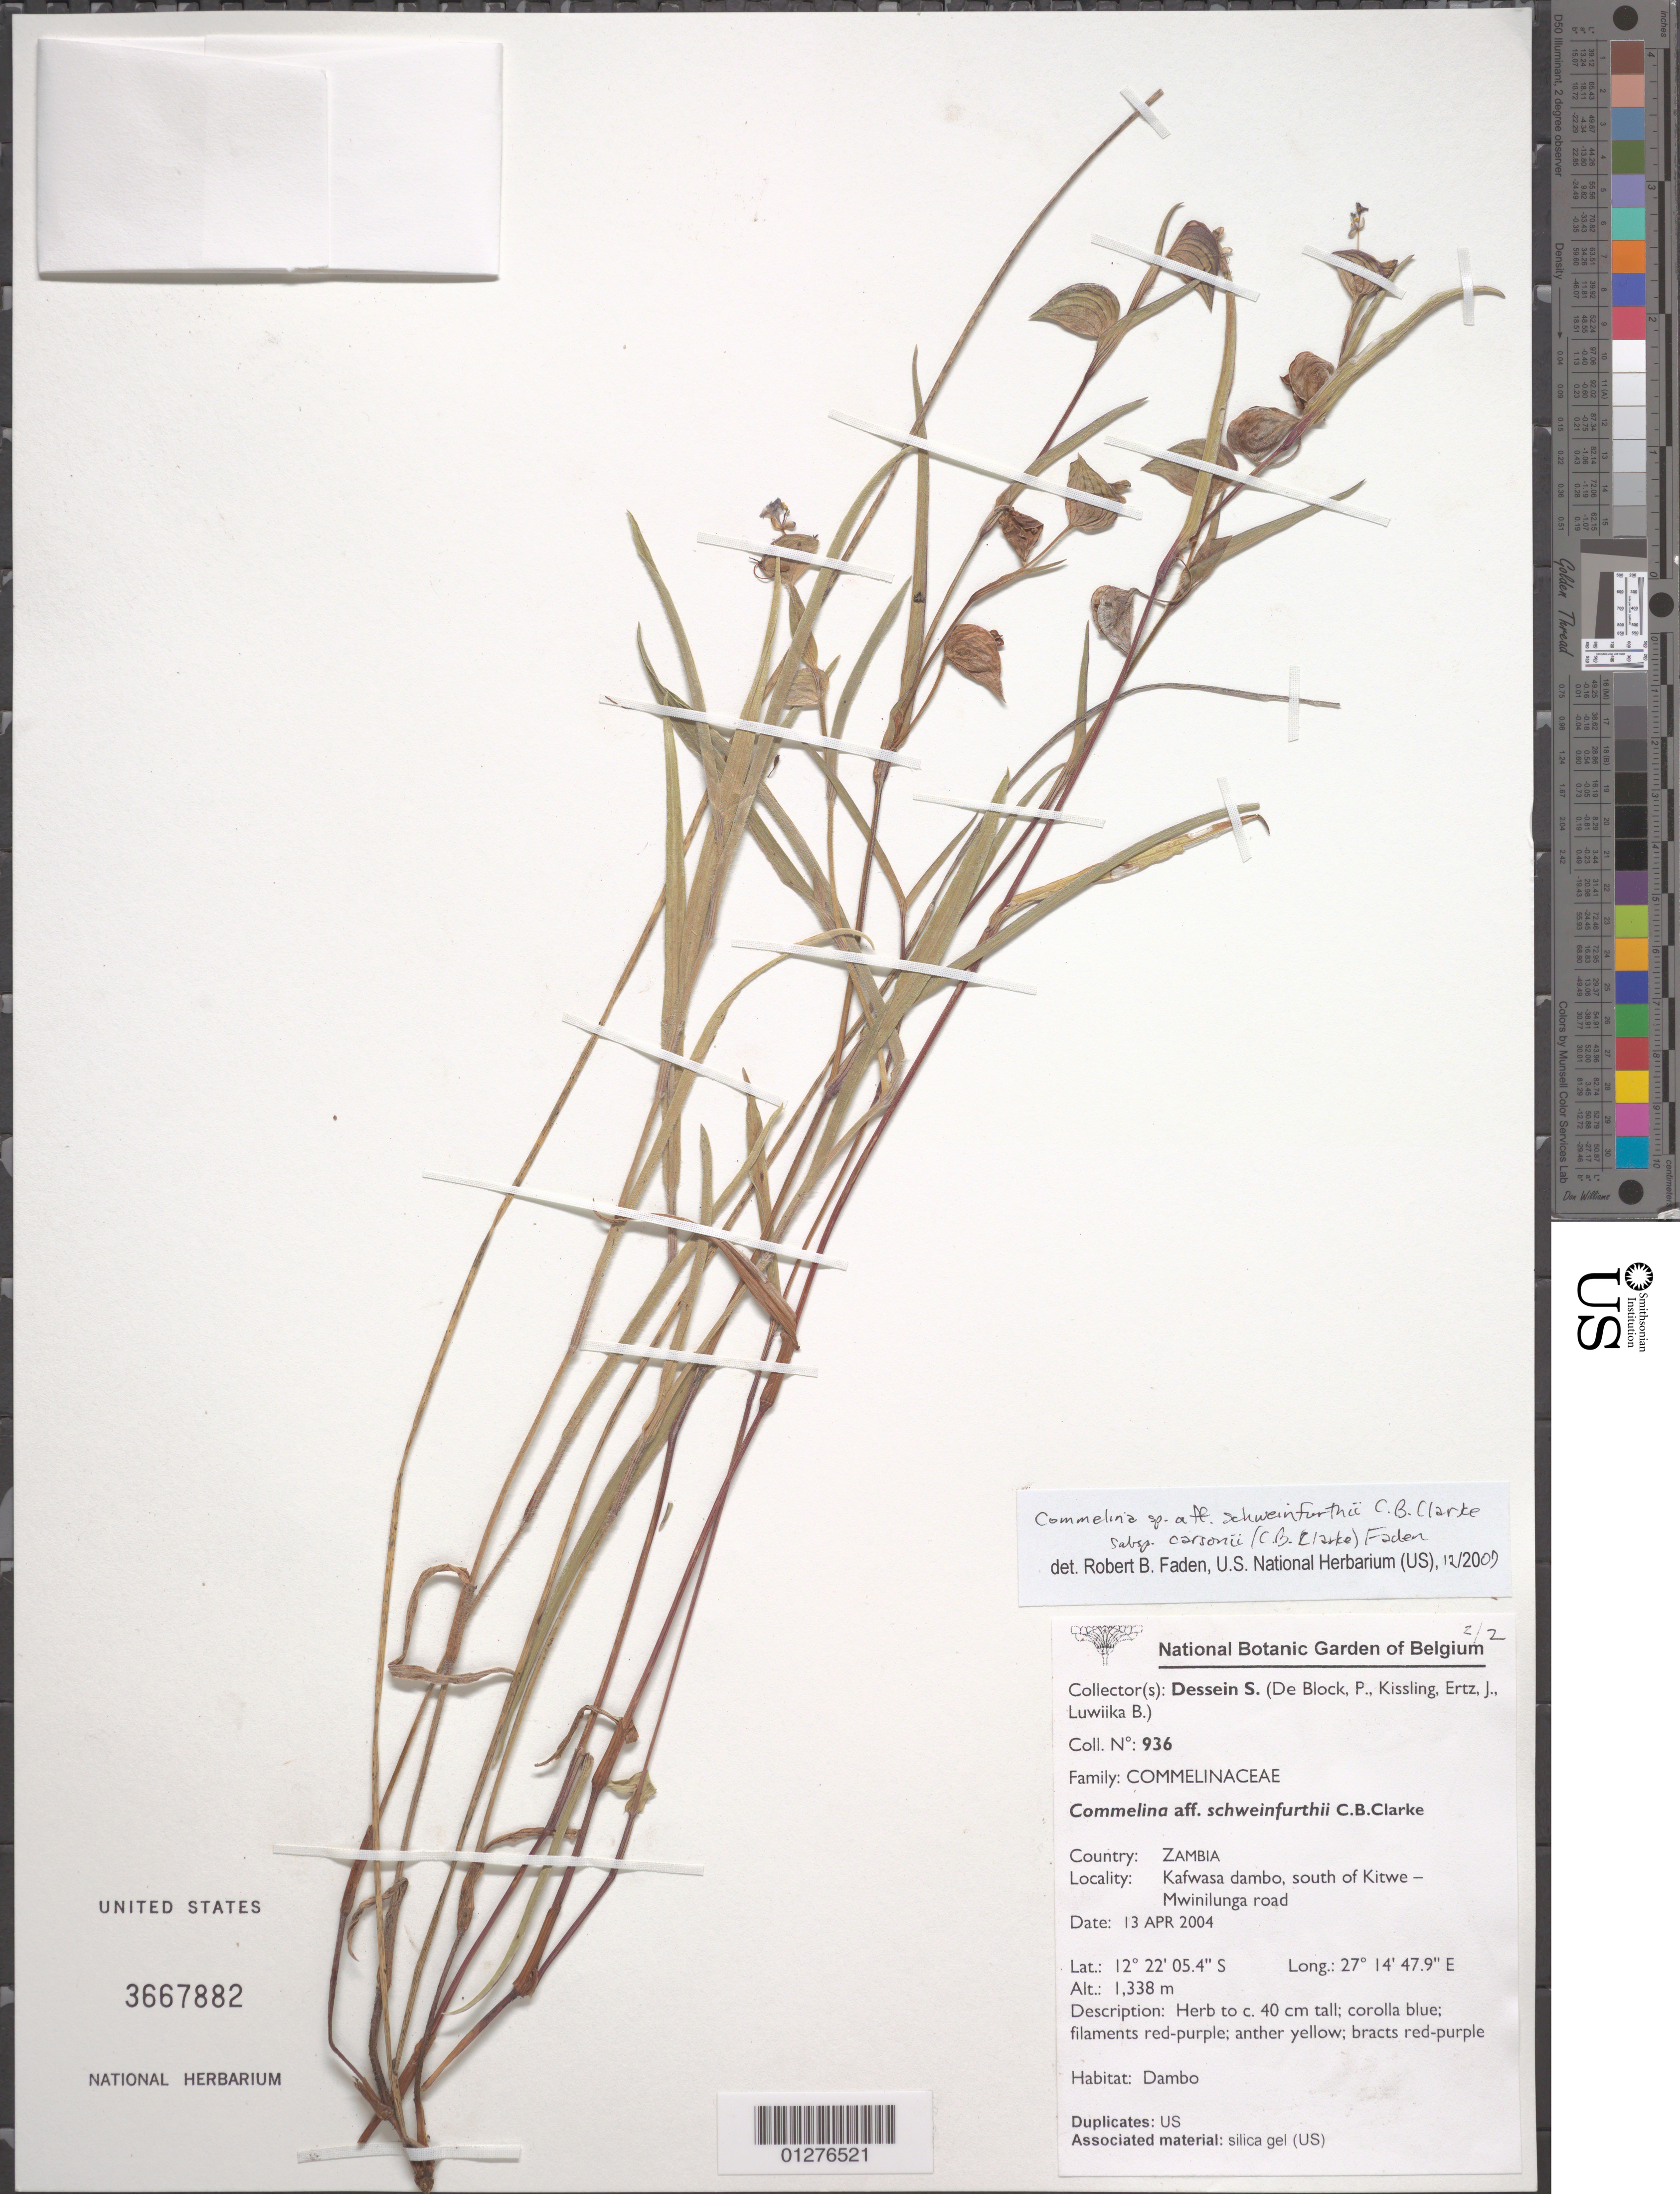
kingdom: Plantae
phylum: Tracheophyta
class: Liliopsida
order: Commelinales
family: Commelinaceae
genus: Commelina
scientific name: Commelina schweinfurthii subsp. schweinfurthii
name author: C.B. Clarke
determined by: Faden, Robert B., (US), Smithsonian Institution - National Museum of Natural History (UNITED STATES)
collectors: S. Dessein et al.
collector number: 936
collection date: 2004-04-13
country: Zambia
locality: Kafwasa dambo, south of Kitwe-Mwinilunga road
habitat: Dambo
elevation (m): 1338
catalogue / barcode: US 3667882